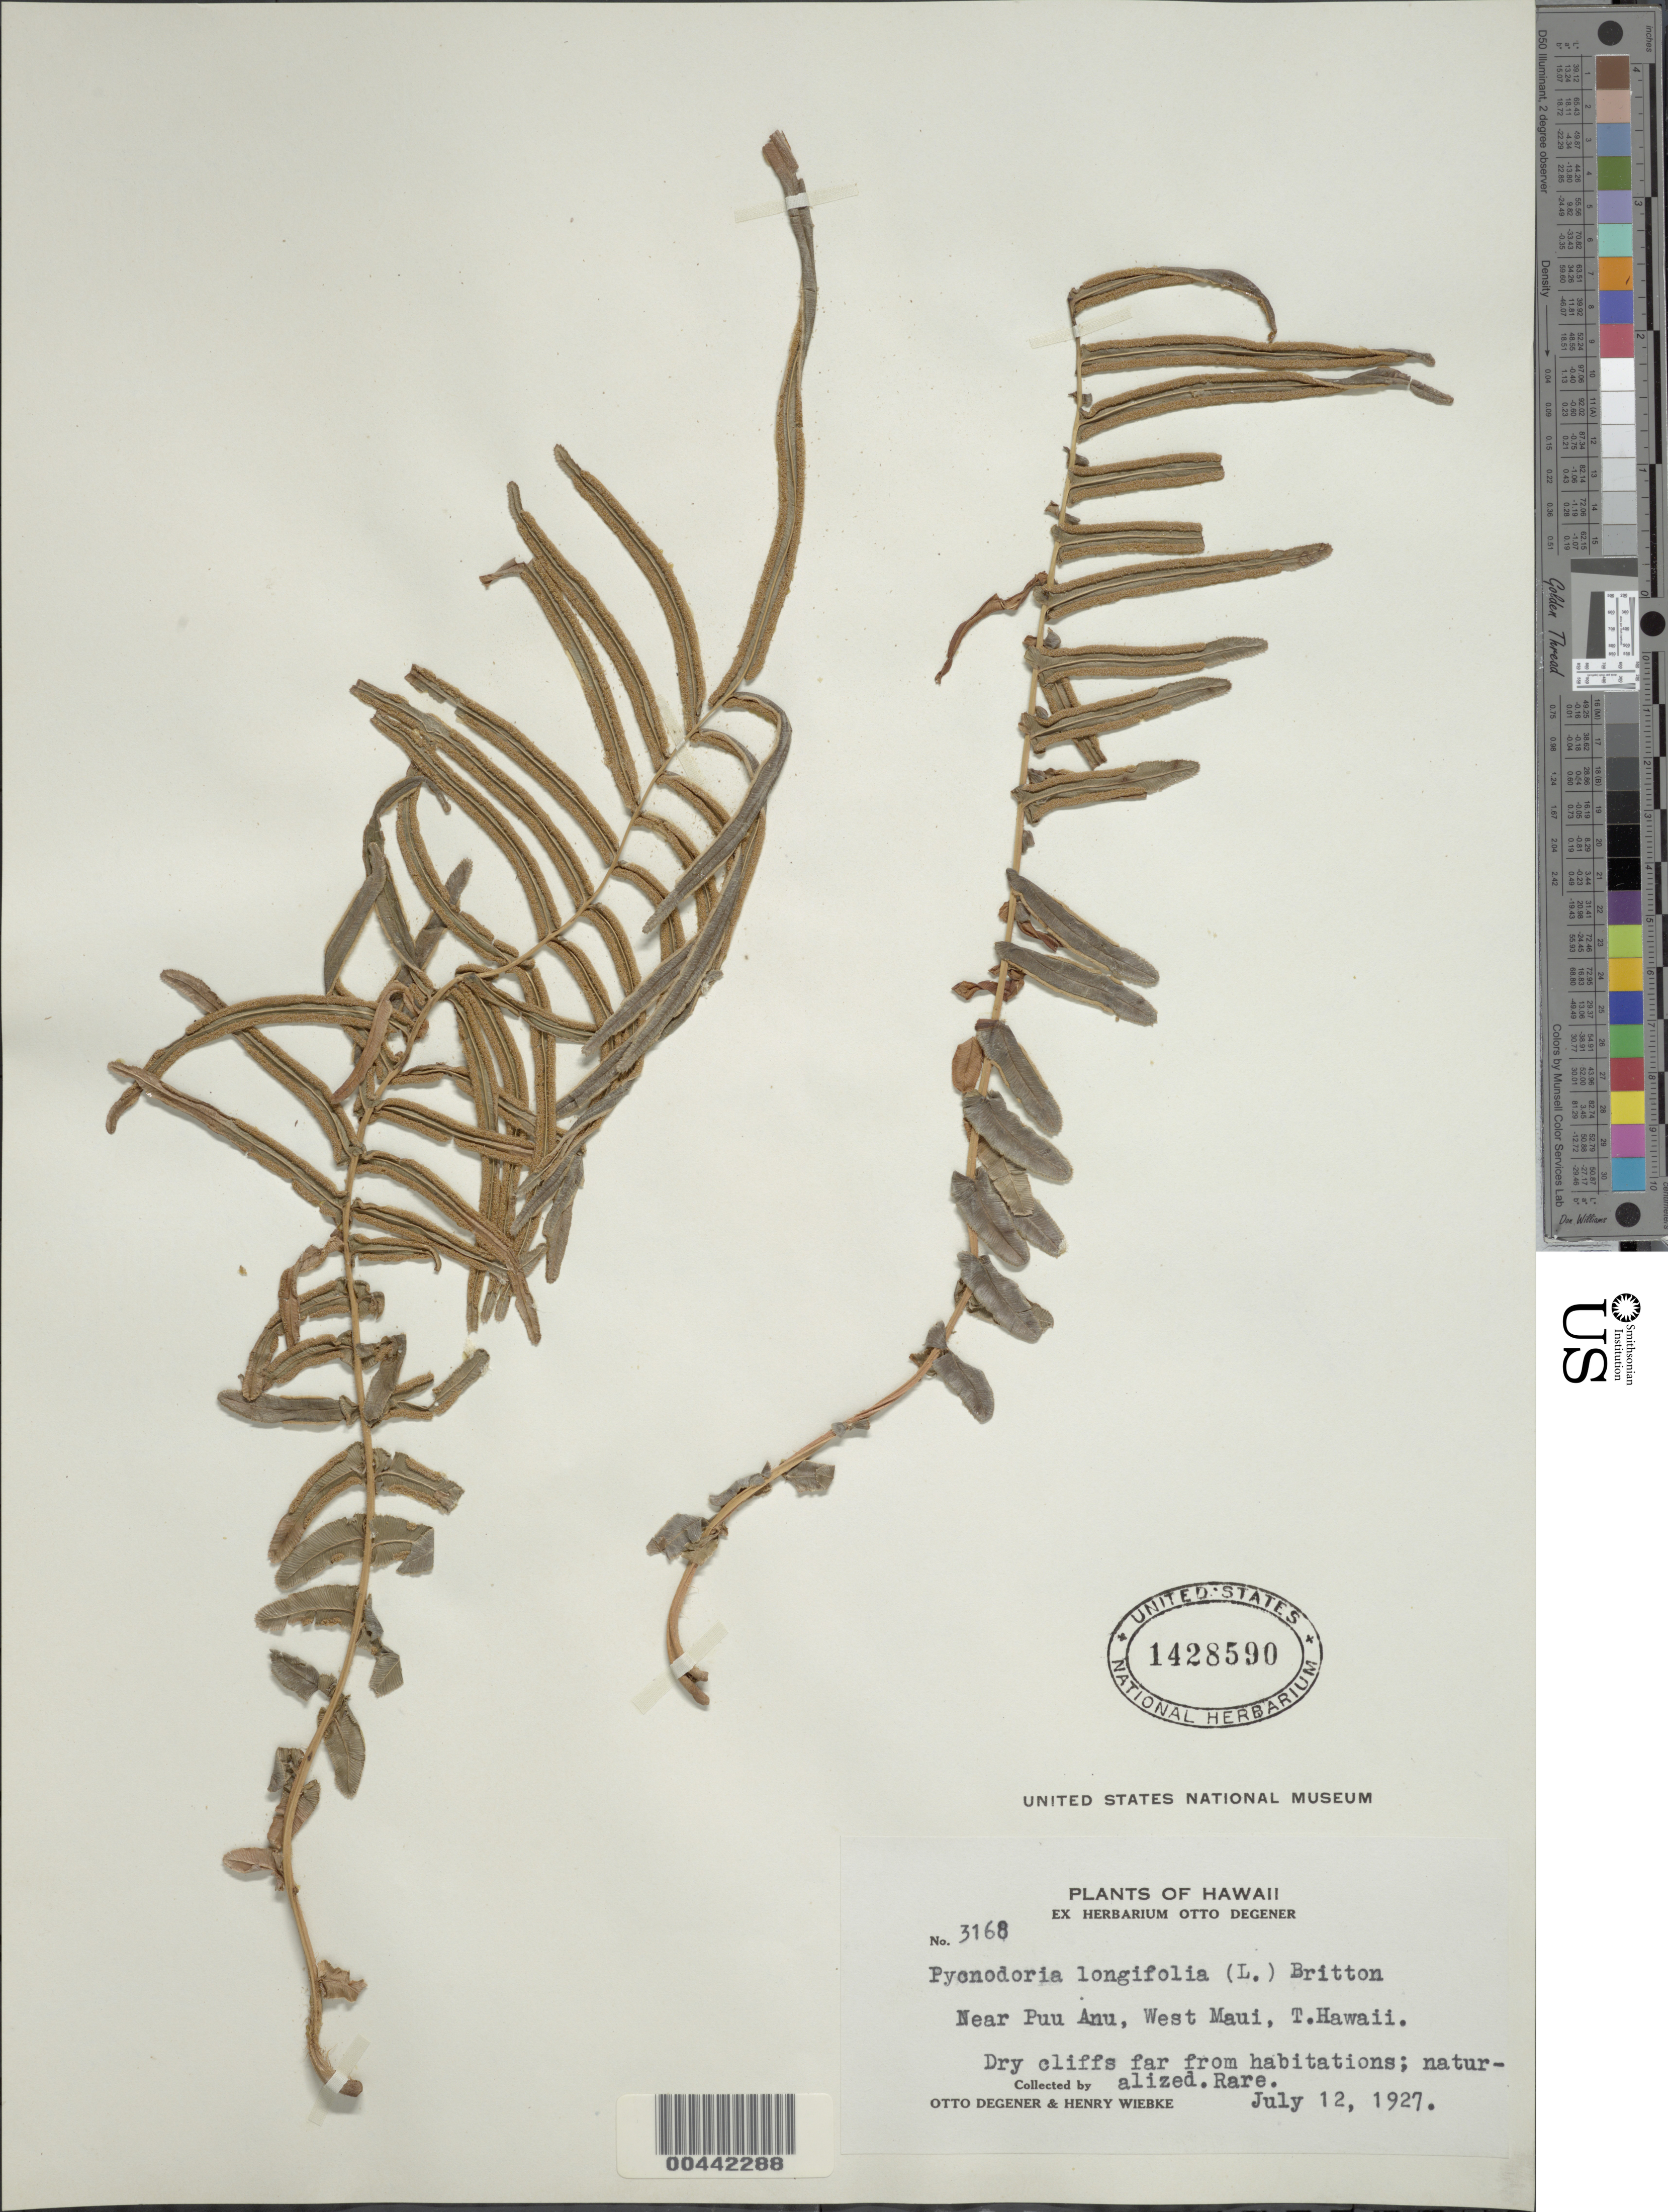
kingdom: Plantae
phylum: Tracheophyta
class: Polypodiopsida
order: Polypodiales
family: Pteridaceae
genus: Pteris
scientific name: Pteris vittata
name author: L.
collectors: O. Degener & H. Wiebke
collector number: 3168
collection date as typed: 12 Jul 1927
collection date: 1927-07-12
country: United States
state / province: Hawaii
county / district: Maui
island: Maui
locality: Near Puu Anu, W Maui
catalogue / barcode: US 1428590